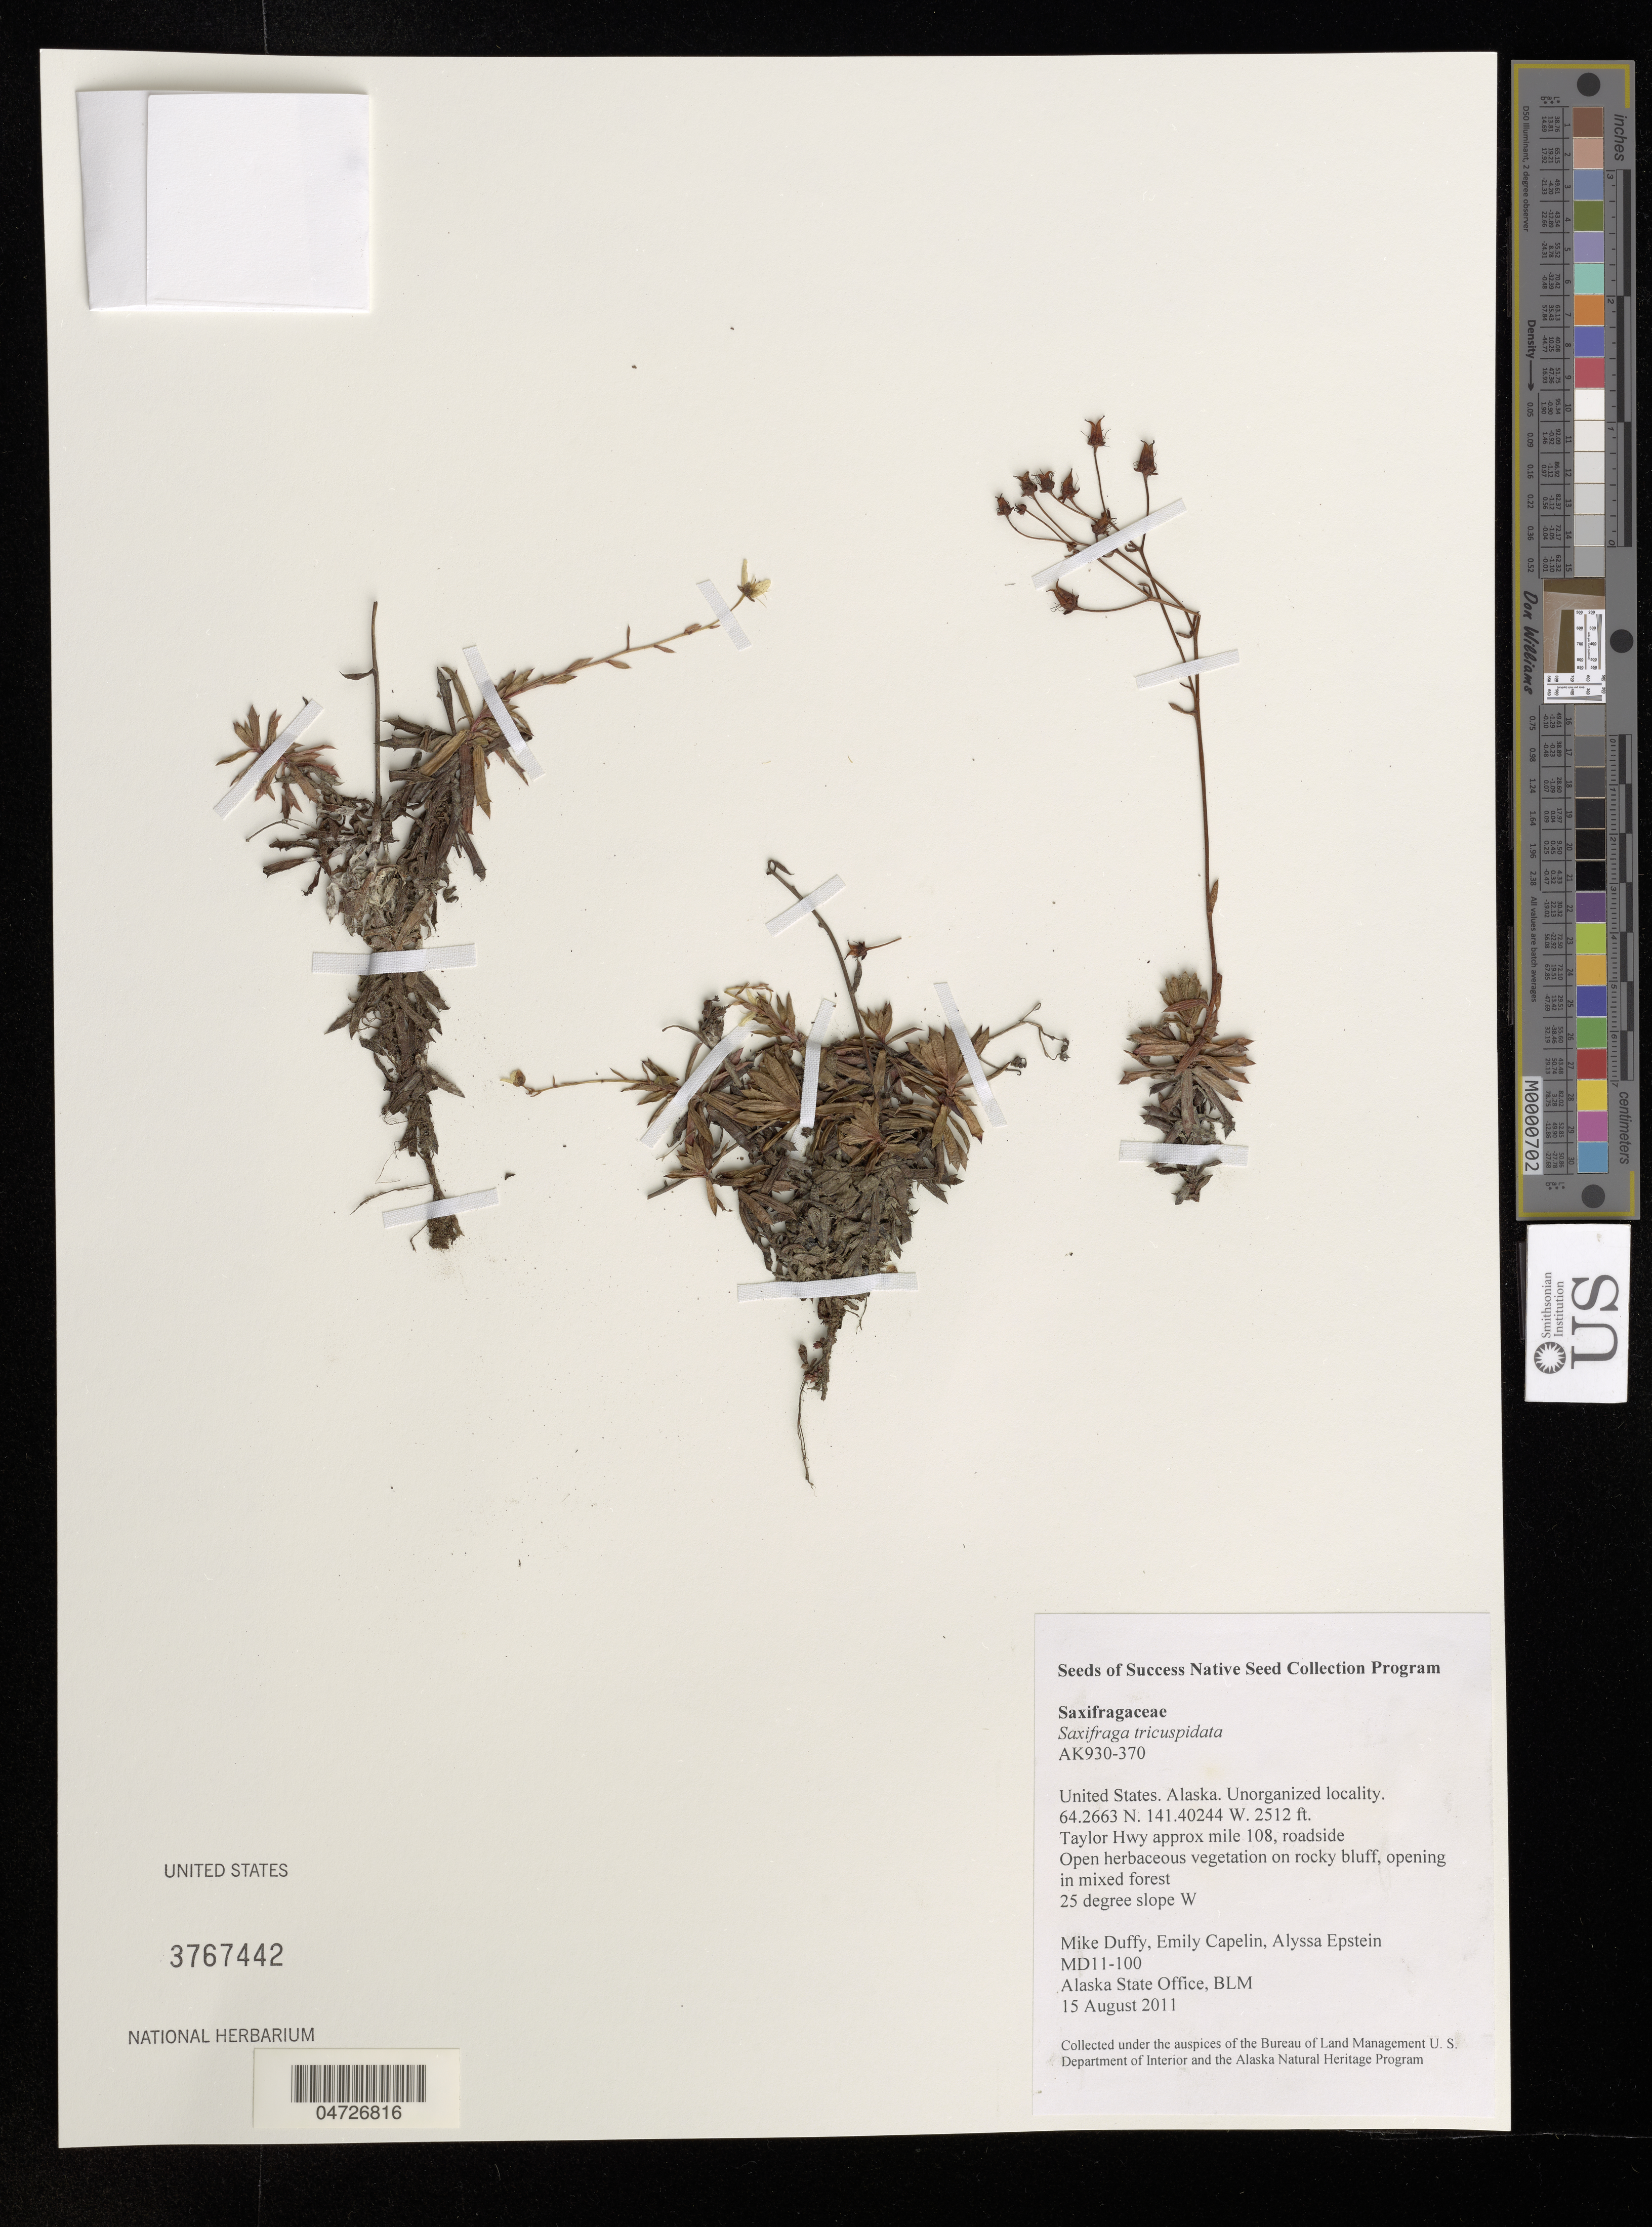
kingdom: Plantae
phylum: Tracheophyta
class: Magnoliopsida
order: Saxifragales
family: Saxifragaceae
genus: Saxifraga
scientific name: Saxifraga tricuspidata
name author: Rottb.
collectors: M. Duffy, E. Capelin & A. Epstein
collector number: MD11-100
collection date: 2011-08-15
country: United States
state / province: Alaska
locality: Unorganized locality. Taylor Hwy approx mile 108, roadside.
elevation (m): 766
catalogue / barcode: US 3767442